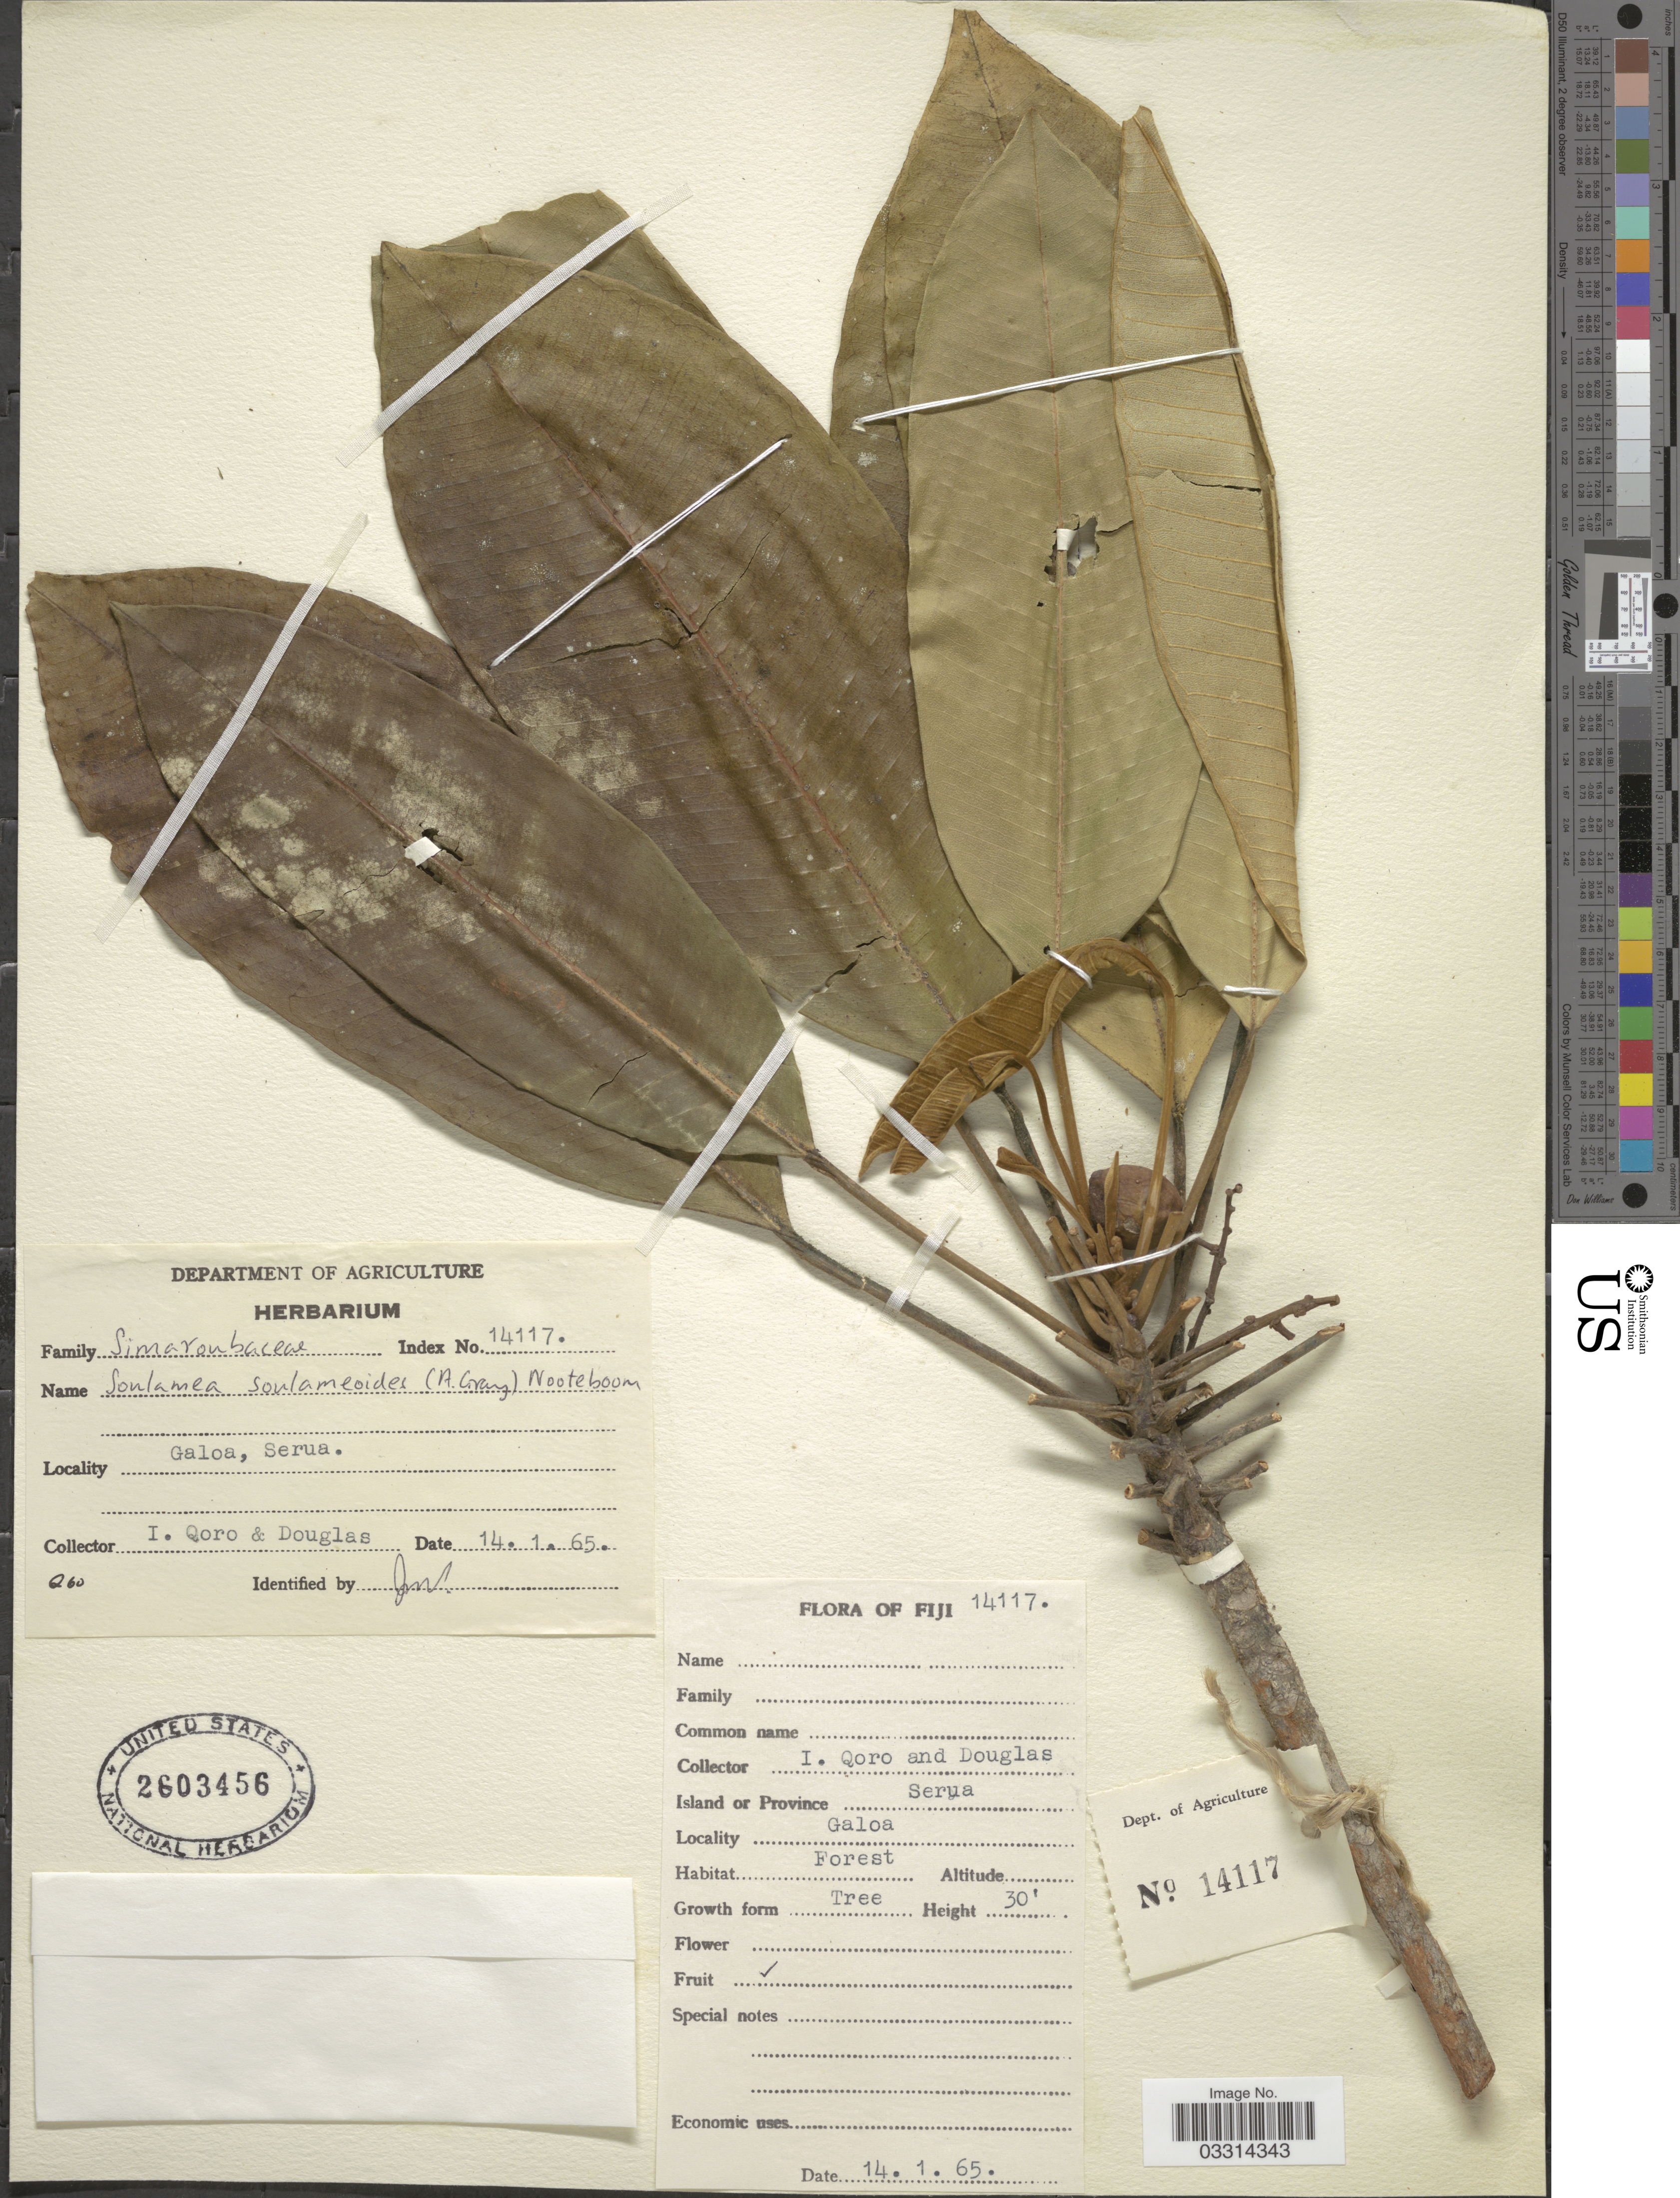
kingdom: Plantae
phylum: Tracheophyta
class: Magnoliopsida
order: Sapindales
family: Simaroubaceae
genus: Soulamea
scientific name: Soulamea soulameoides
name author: (A. Gray) Noot.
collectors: I. Qoro & P. Douglas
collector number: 14117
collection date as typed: Transcribed d/m/y: 14/1/65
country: Fiji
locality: Galoa, Island or Province Serua.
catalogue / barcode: US 2603456